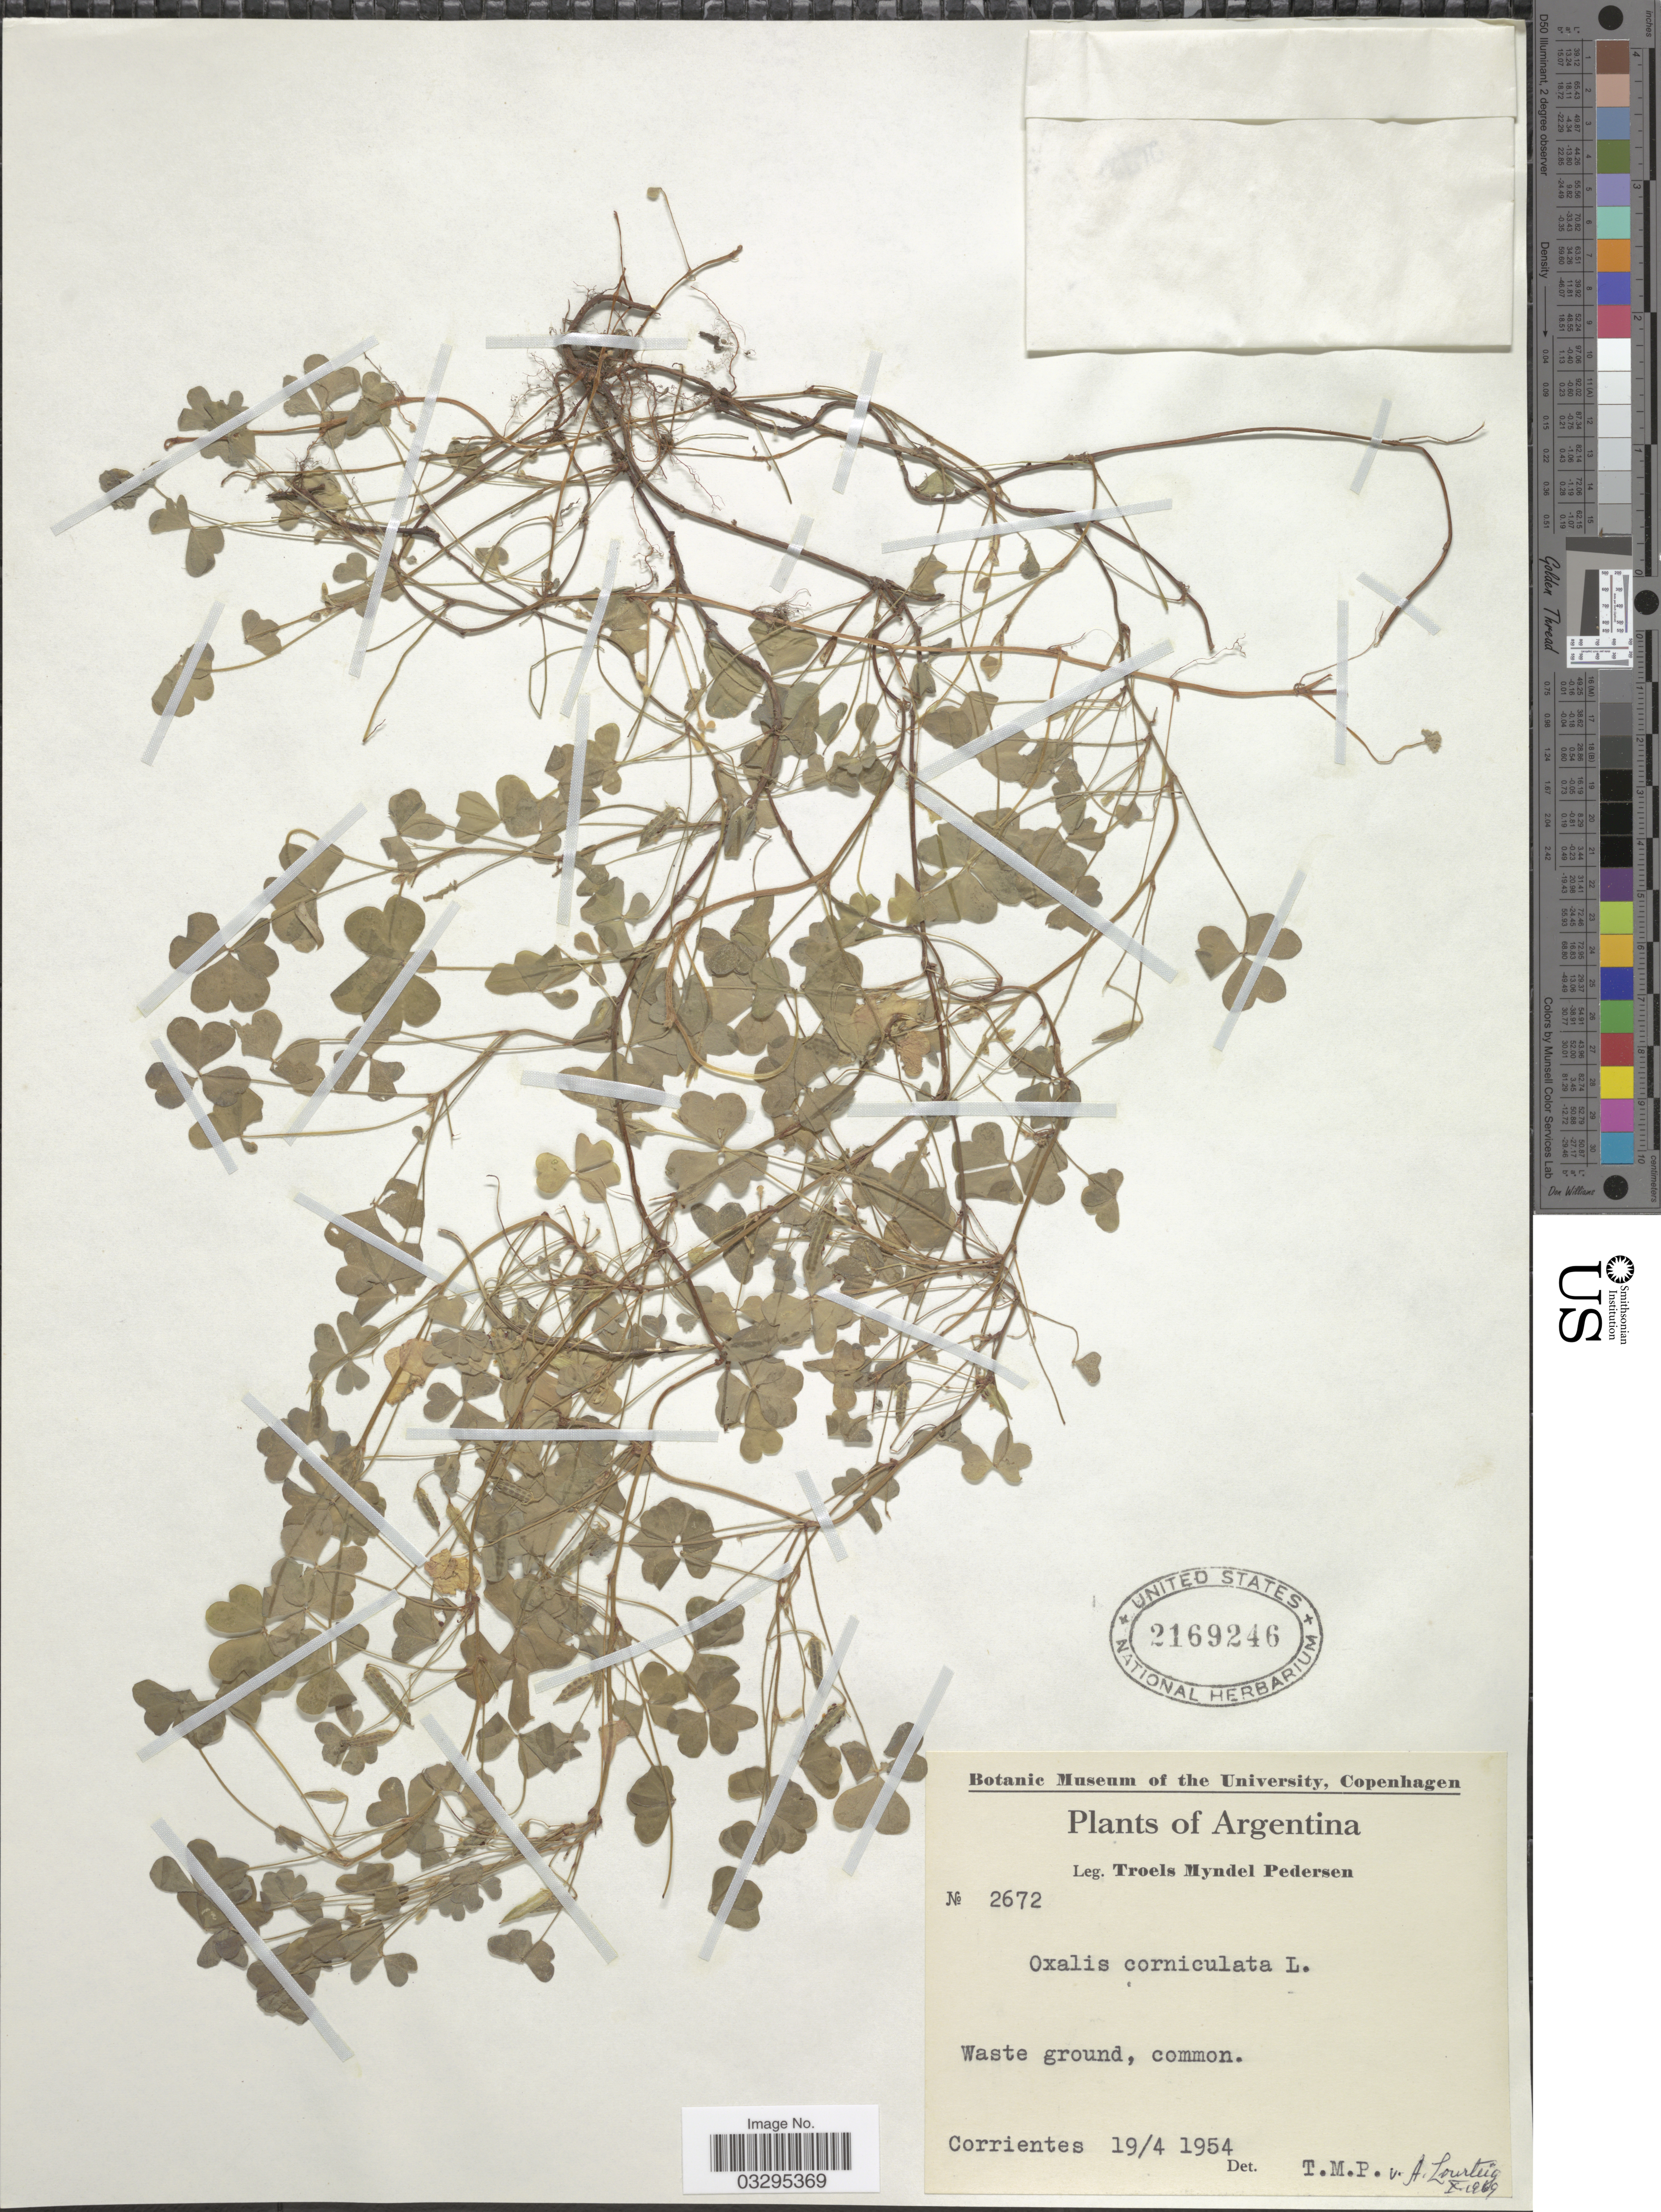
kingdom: Plantae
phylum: Tracheophyta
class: Magnoliopsida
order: Oxalidales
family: Oxalidaceae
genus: Oxalis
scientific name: Oxalis corniculata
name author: L.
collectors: T. Pederson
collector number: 2672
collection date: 1954-04-19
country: Argentina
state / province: Corrientes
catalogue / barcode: US 2169246